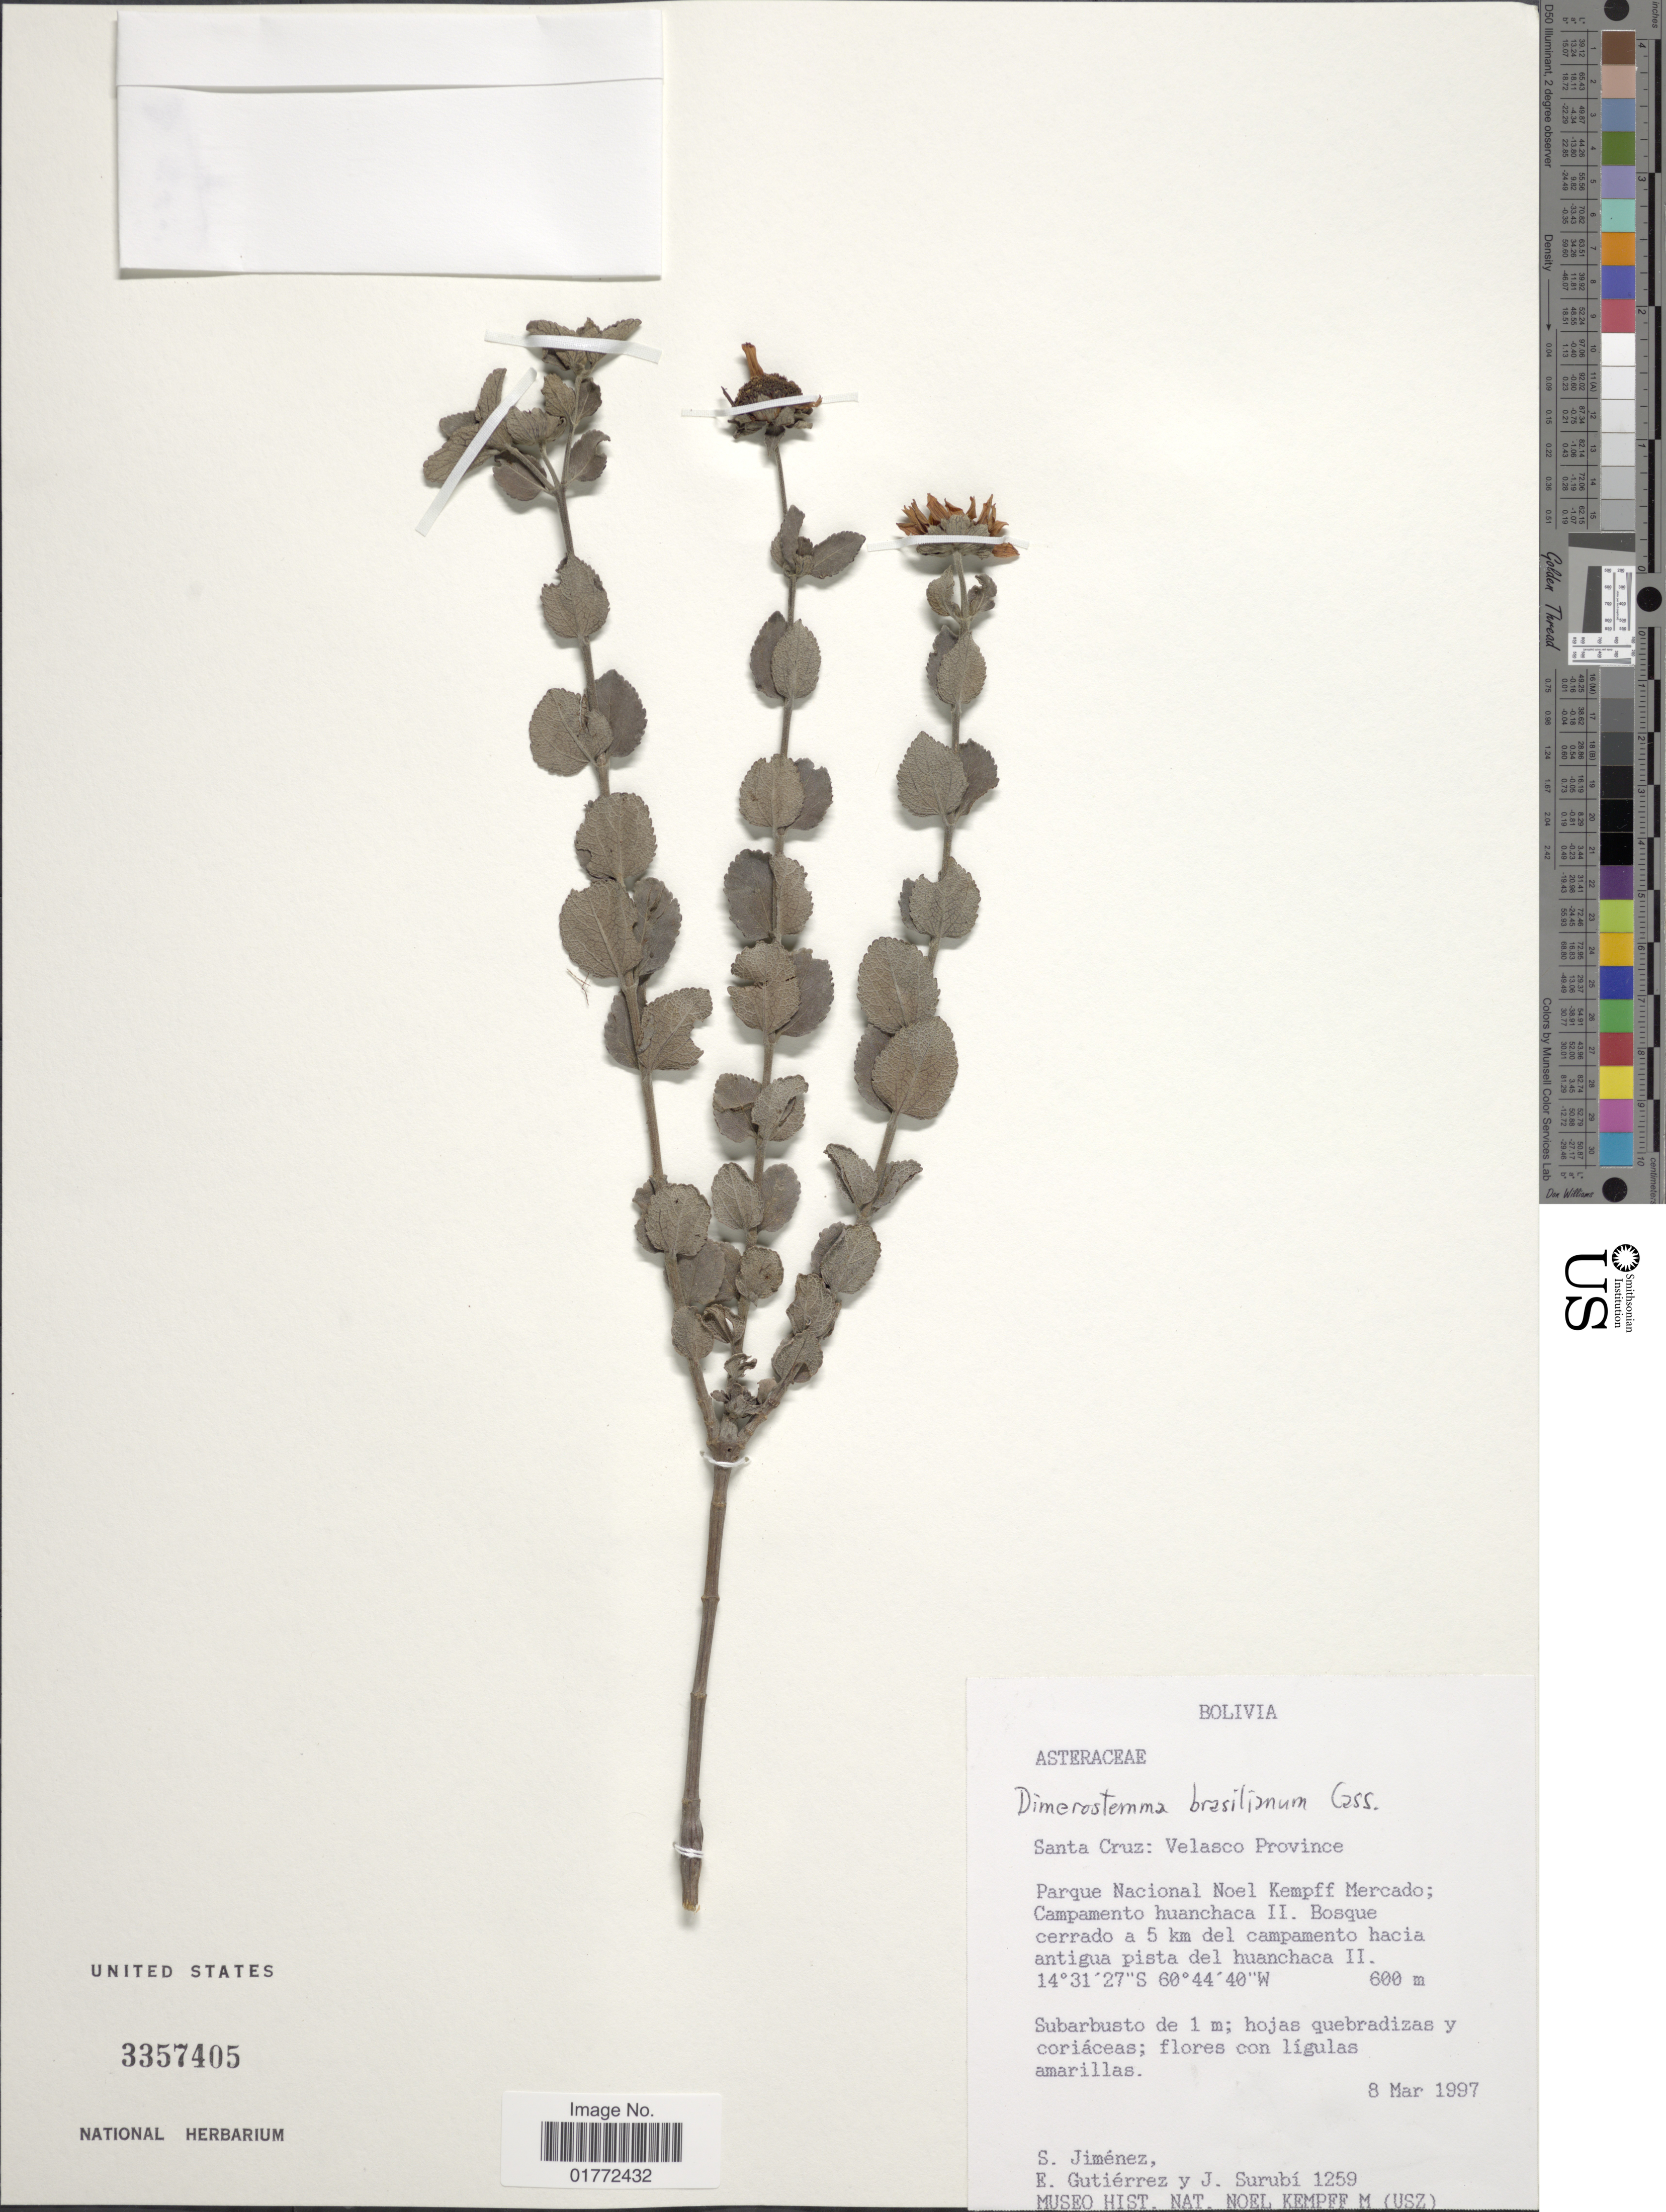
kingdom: Plantae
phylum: Tracheophyta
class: Magnoliopsida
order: Asterales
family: Asteraceae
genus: Dimerostemma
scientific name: Dimerostemma brasilianum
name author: Cass.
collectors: S. Jiménez, E. Gutiérrez & J. Surubi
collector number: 1259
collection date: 1997-03-08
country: Bolivia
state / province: Santa Cruz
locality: Parque Nacional Noel Kempff Mercado; Campamento to Huanchaca II. Bosque cerrado a 5 km del campamento hacia antigua pista del huanchaca II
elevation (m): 600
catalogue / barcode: US 3357405